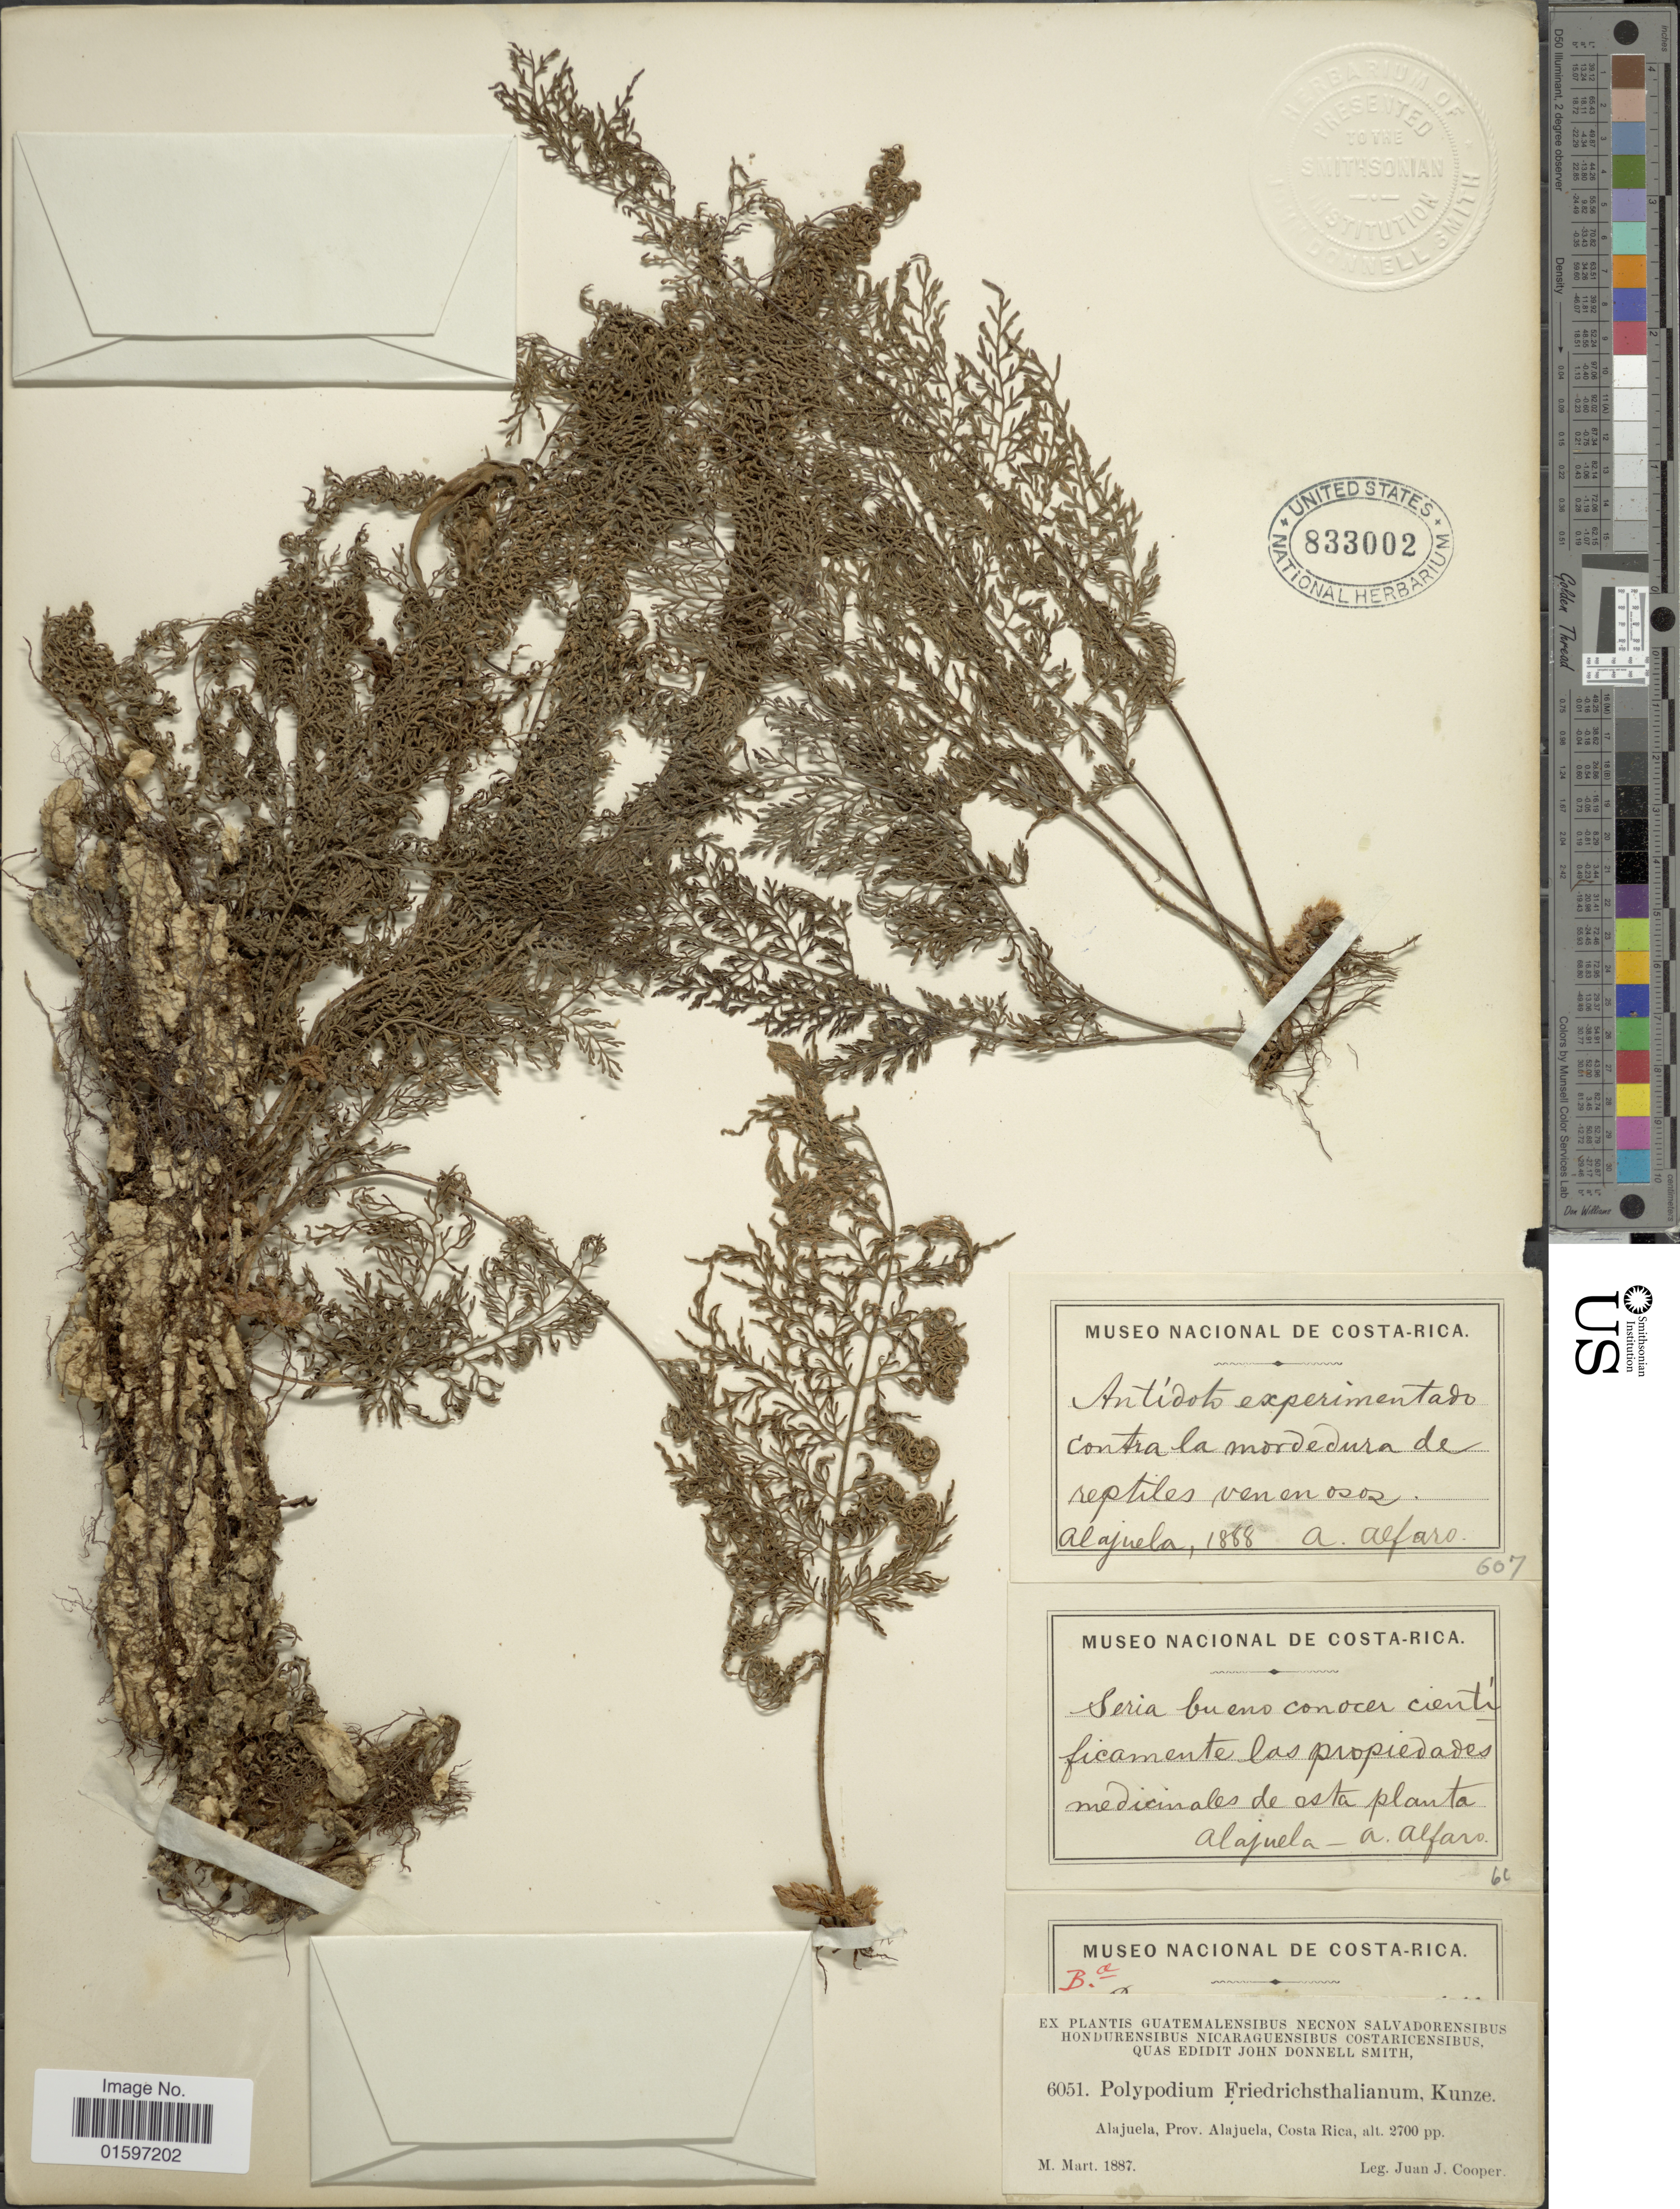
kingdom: Plantae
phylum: Tracheophyta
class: Polypodiopsida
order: Polypodiales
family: Polypodiaceae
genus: Pleopeltis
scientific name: Pleopeltis friedrichsthaliana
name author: (Kunze)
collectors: J. J. Cooper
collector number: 6051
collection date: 1887-03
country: Costa Rica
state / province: Alajuela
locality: Alajuela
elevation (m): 823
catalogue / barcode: US 833002